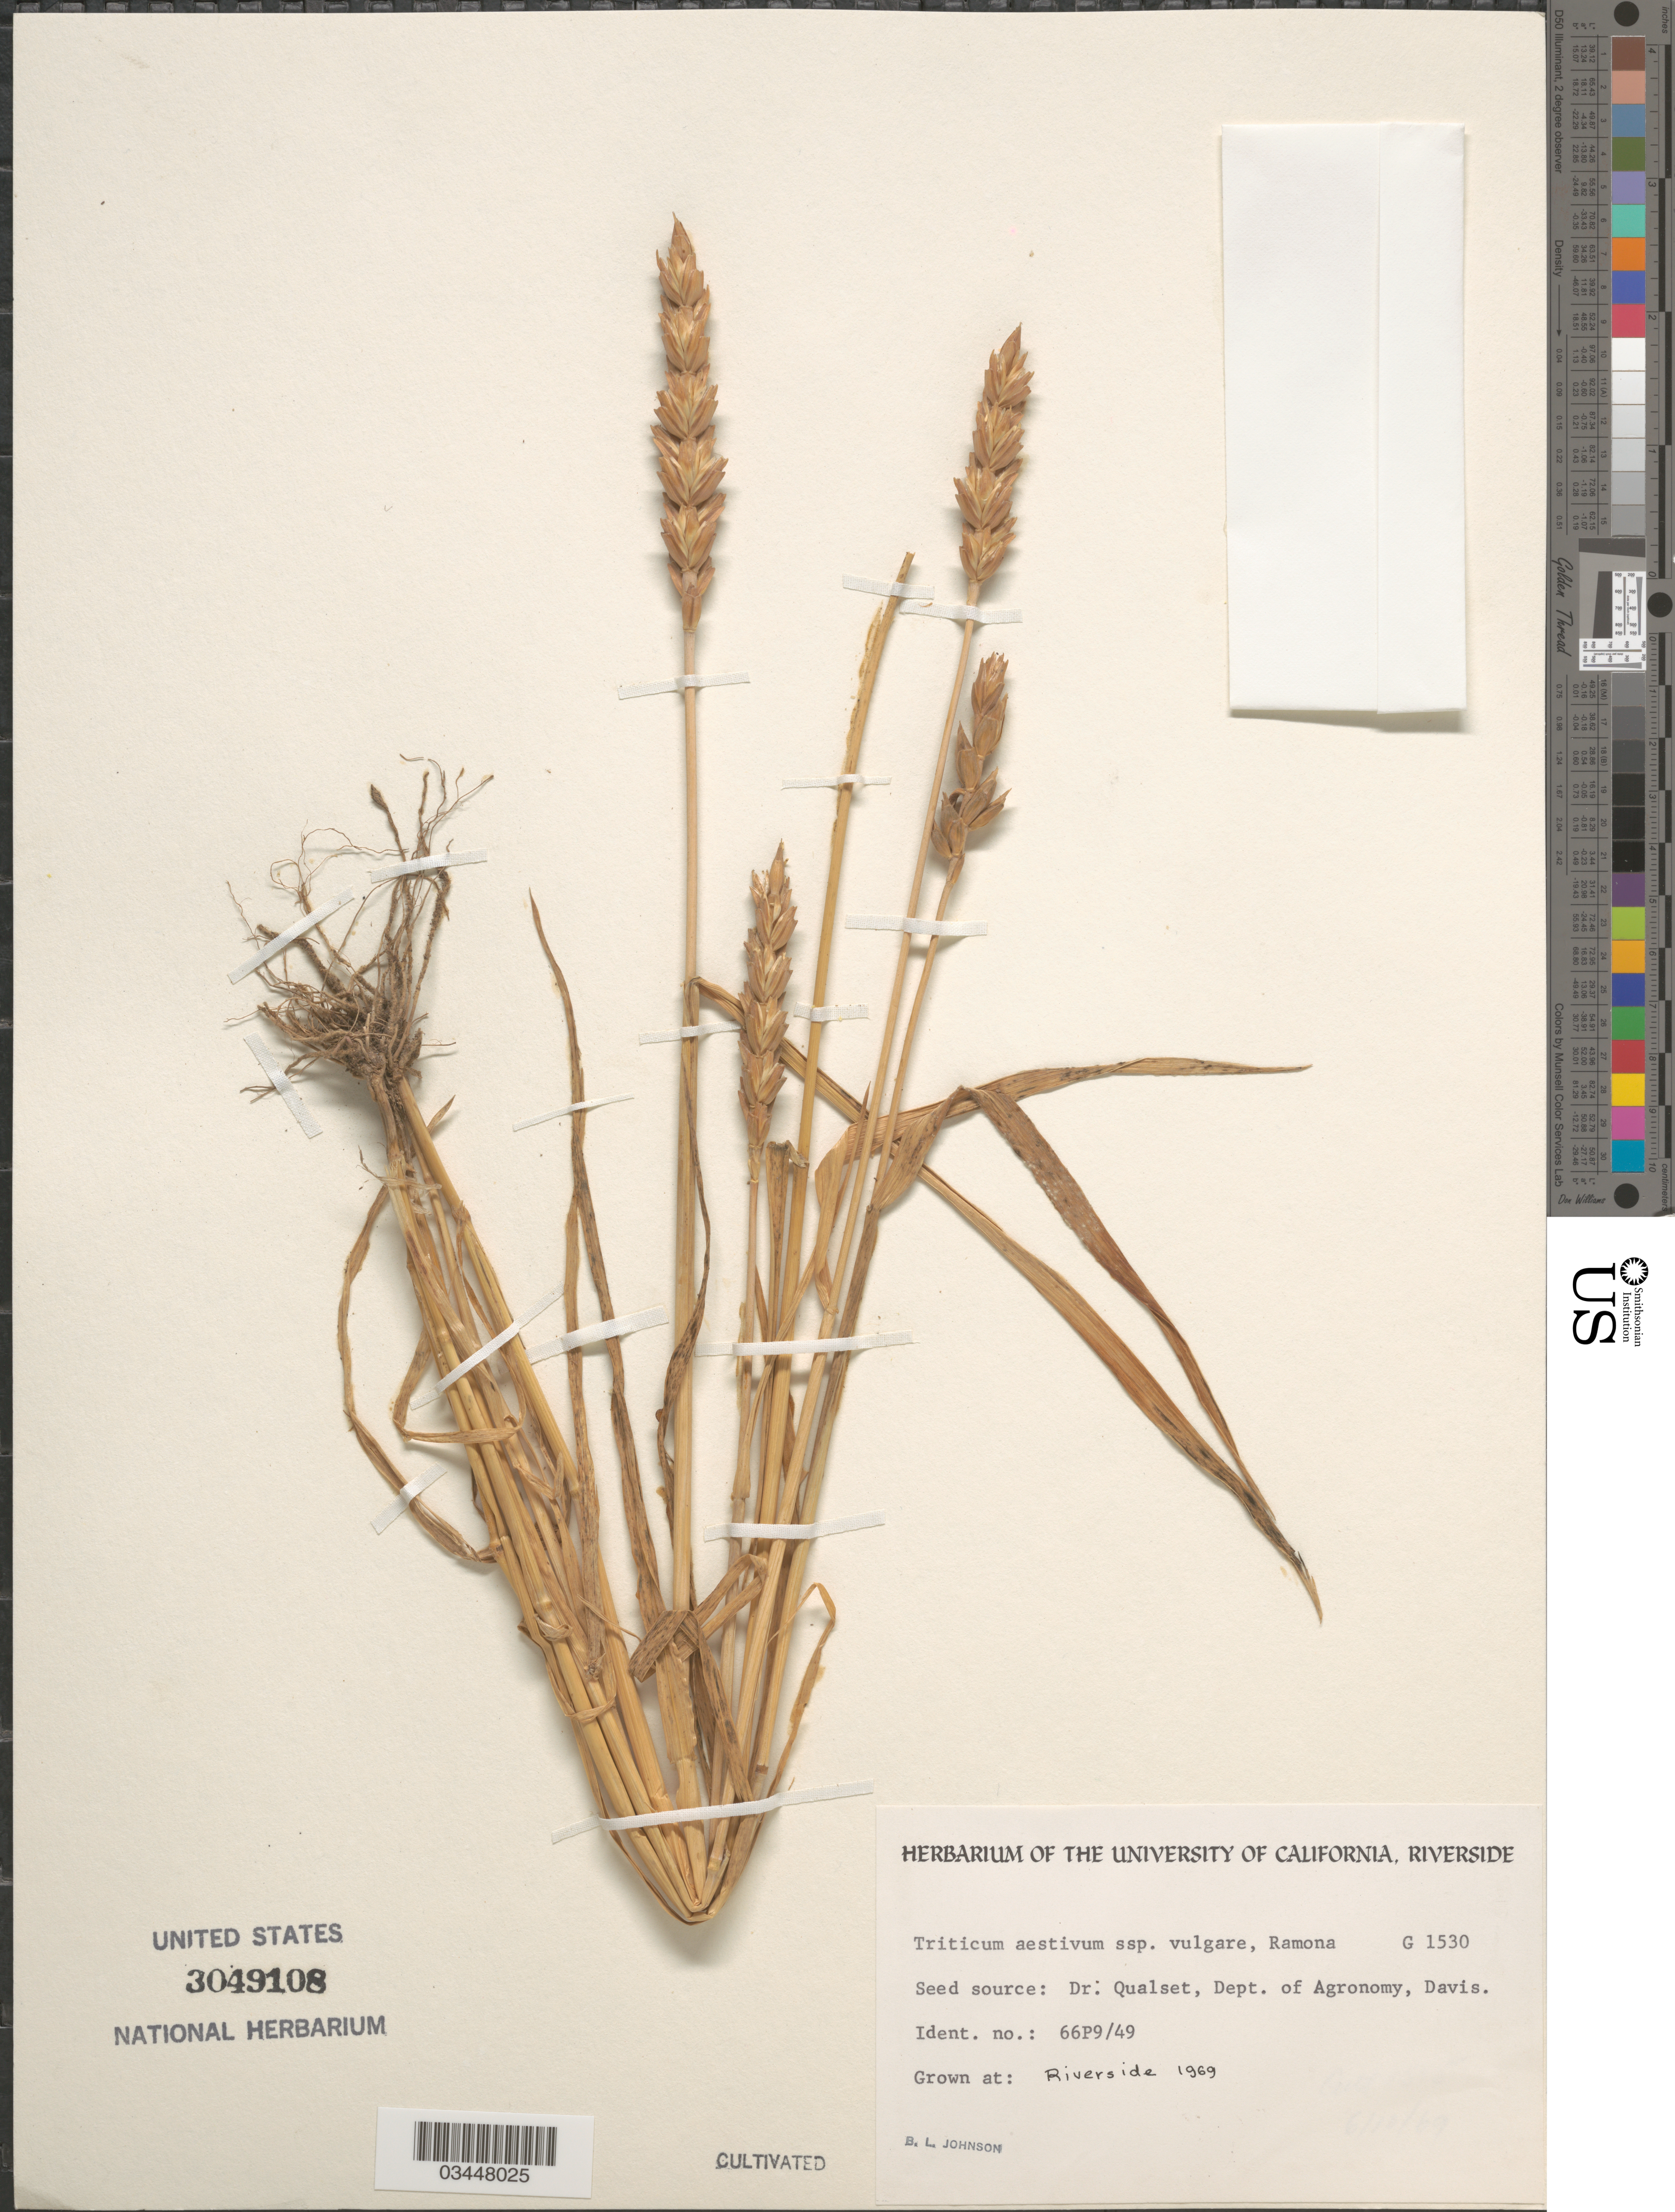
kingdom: Plantae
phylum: Tracheophyta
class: Liliopsida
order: Poales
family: Poaceae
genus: Triticum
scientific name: Triticum aestivum subsp. vulgare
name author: (Vill.) Thell.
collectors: B. Johnson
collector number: G1530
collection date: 1969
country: United States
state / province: California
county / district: Riverside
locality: Riverside.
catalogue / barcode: US 3049108